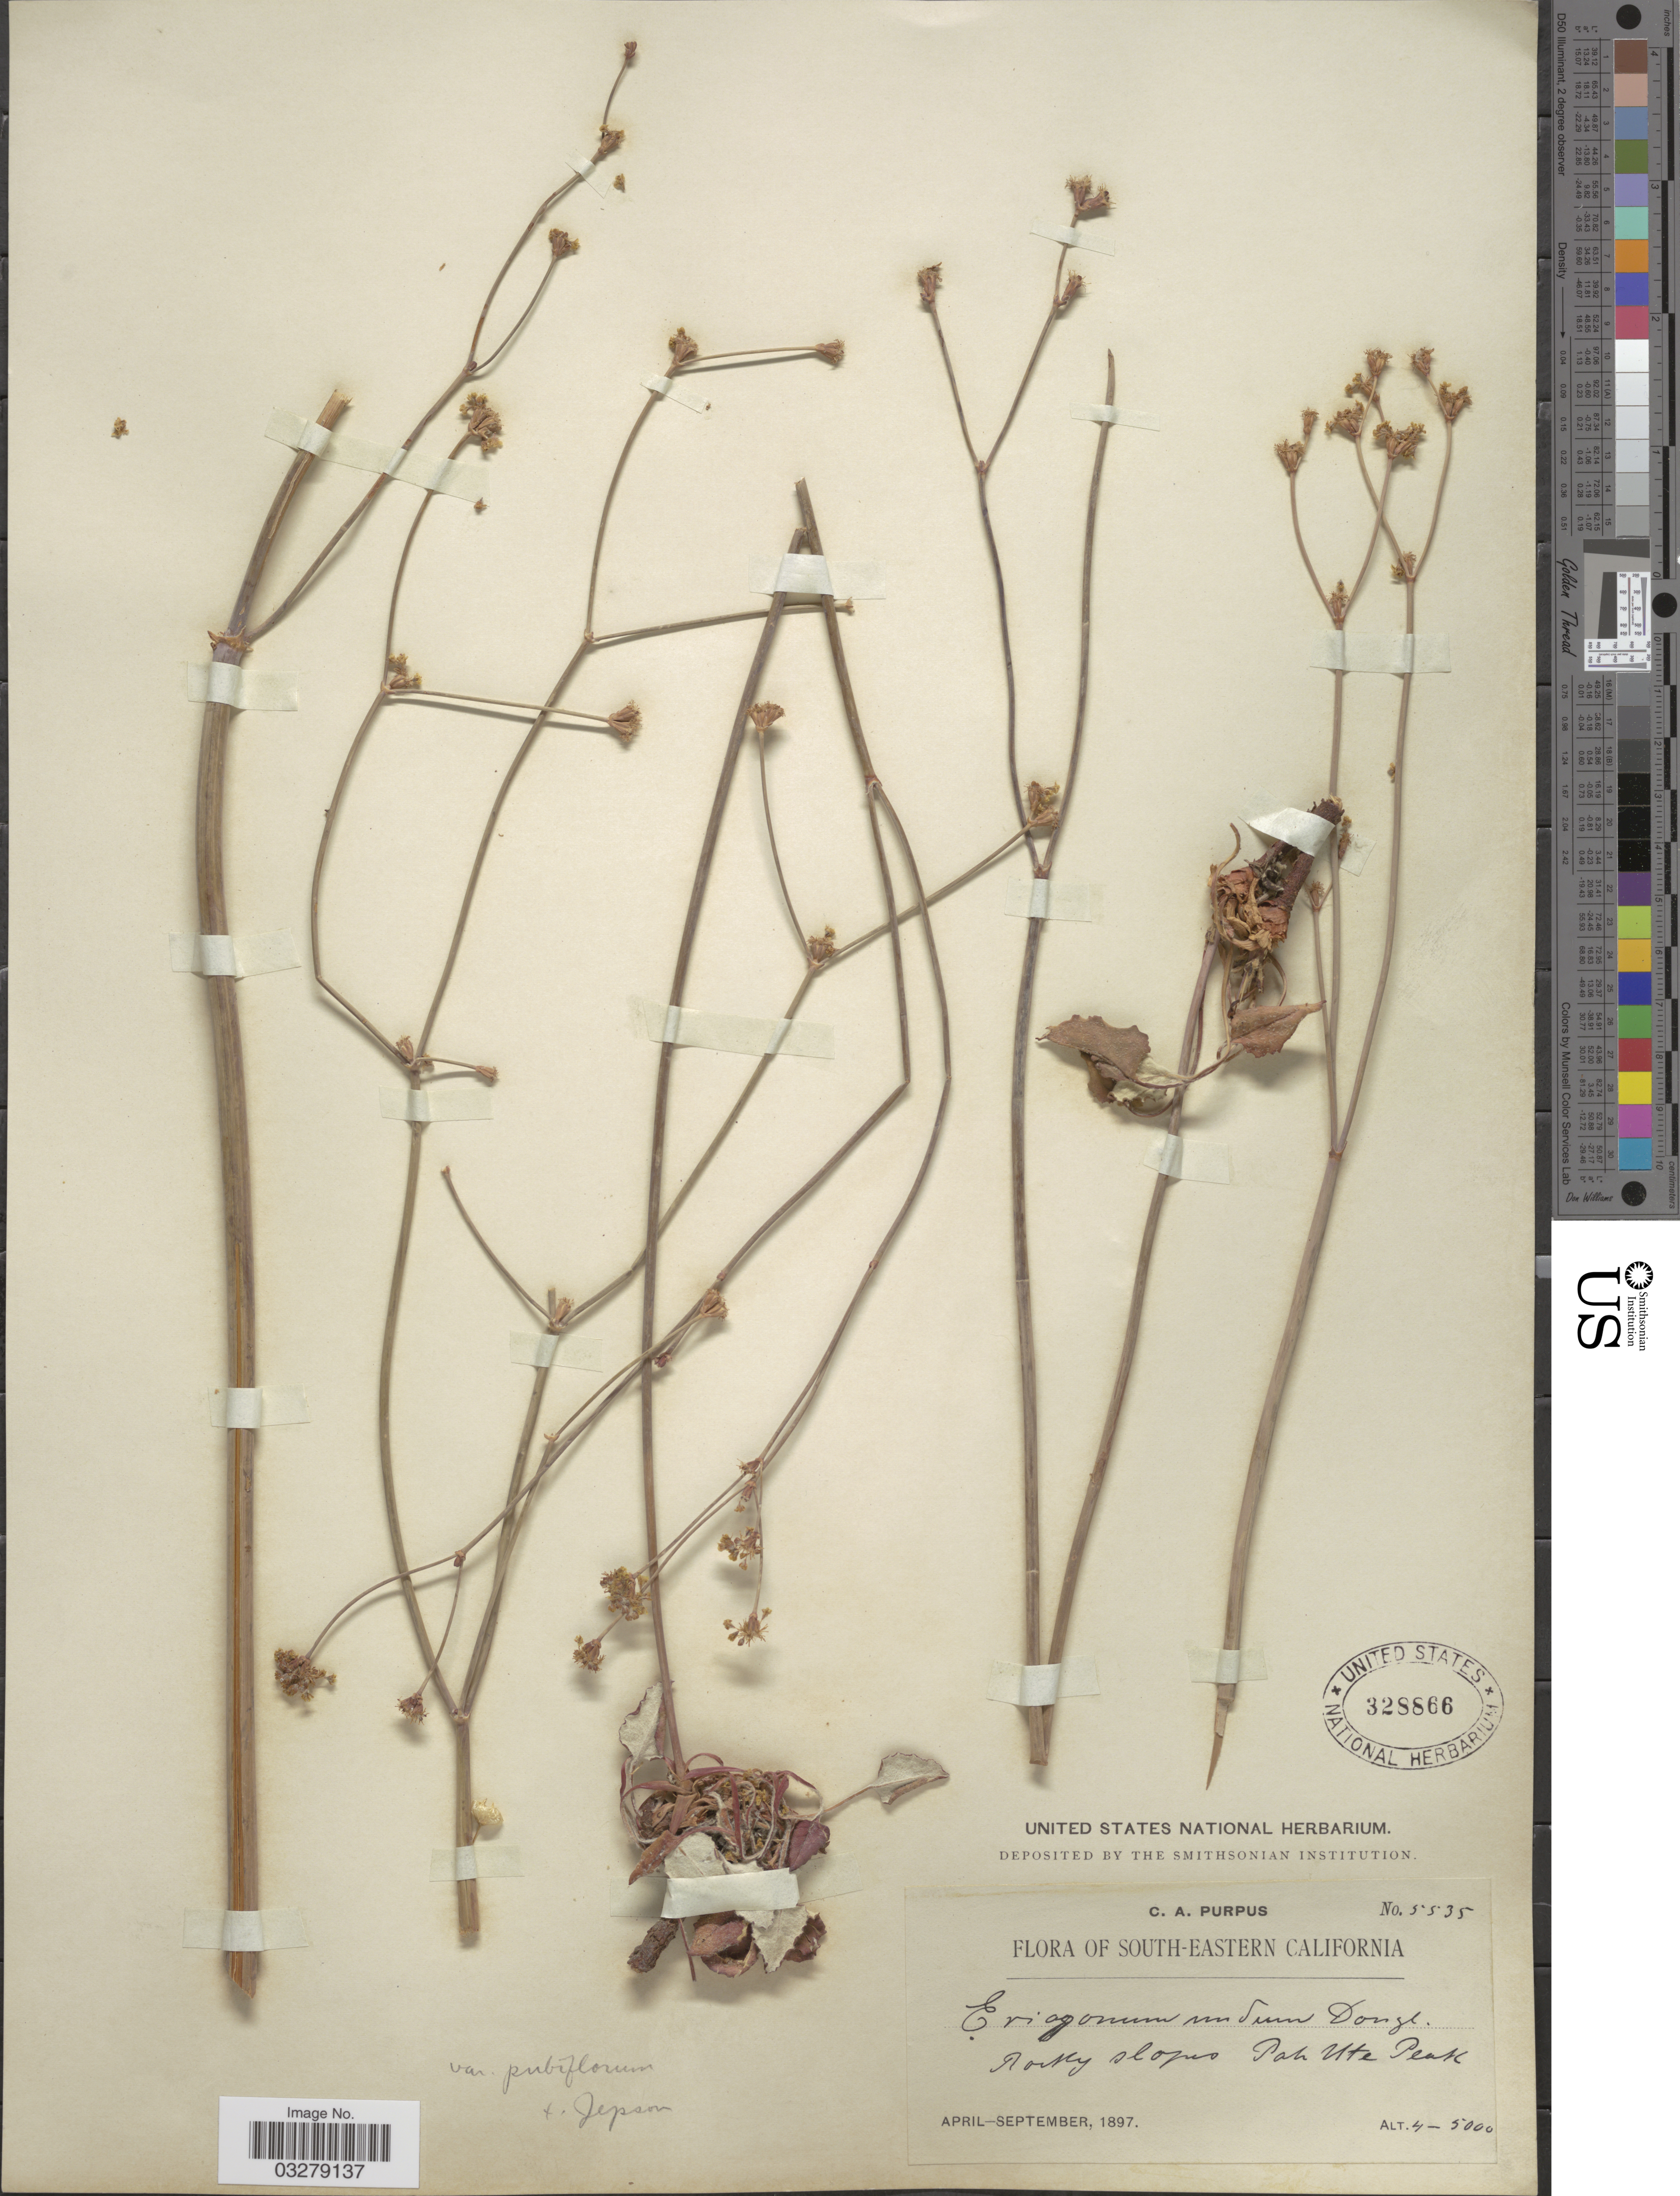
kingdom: Plantae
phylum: Tracheophyta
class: Magnoliopsida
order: Caryophyllales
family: Polygonaceae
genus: Eriogonum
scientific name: Eriogonum nudum var. westonii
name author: (S. Stokes) J.T. Howell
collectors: C. A. Purpus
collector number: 5535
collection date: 1897-04/1897-09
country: United States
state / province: California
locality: South-eastern California. Rocky slopes Pah Ute Peak.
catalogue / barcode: US 328866